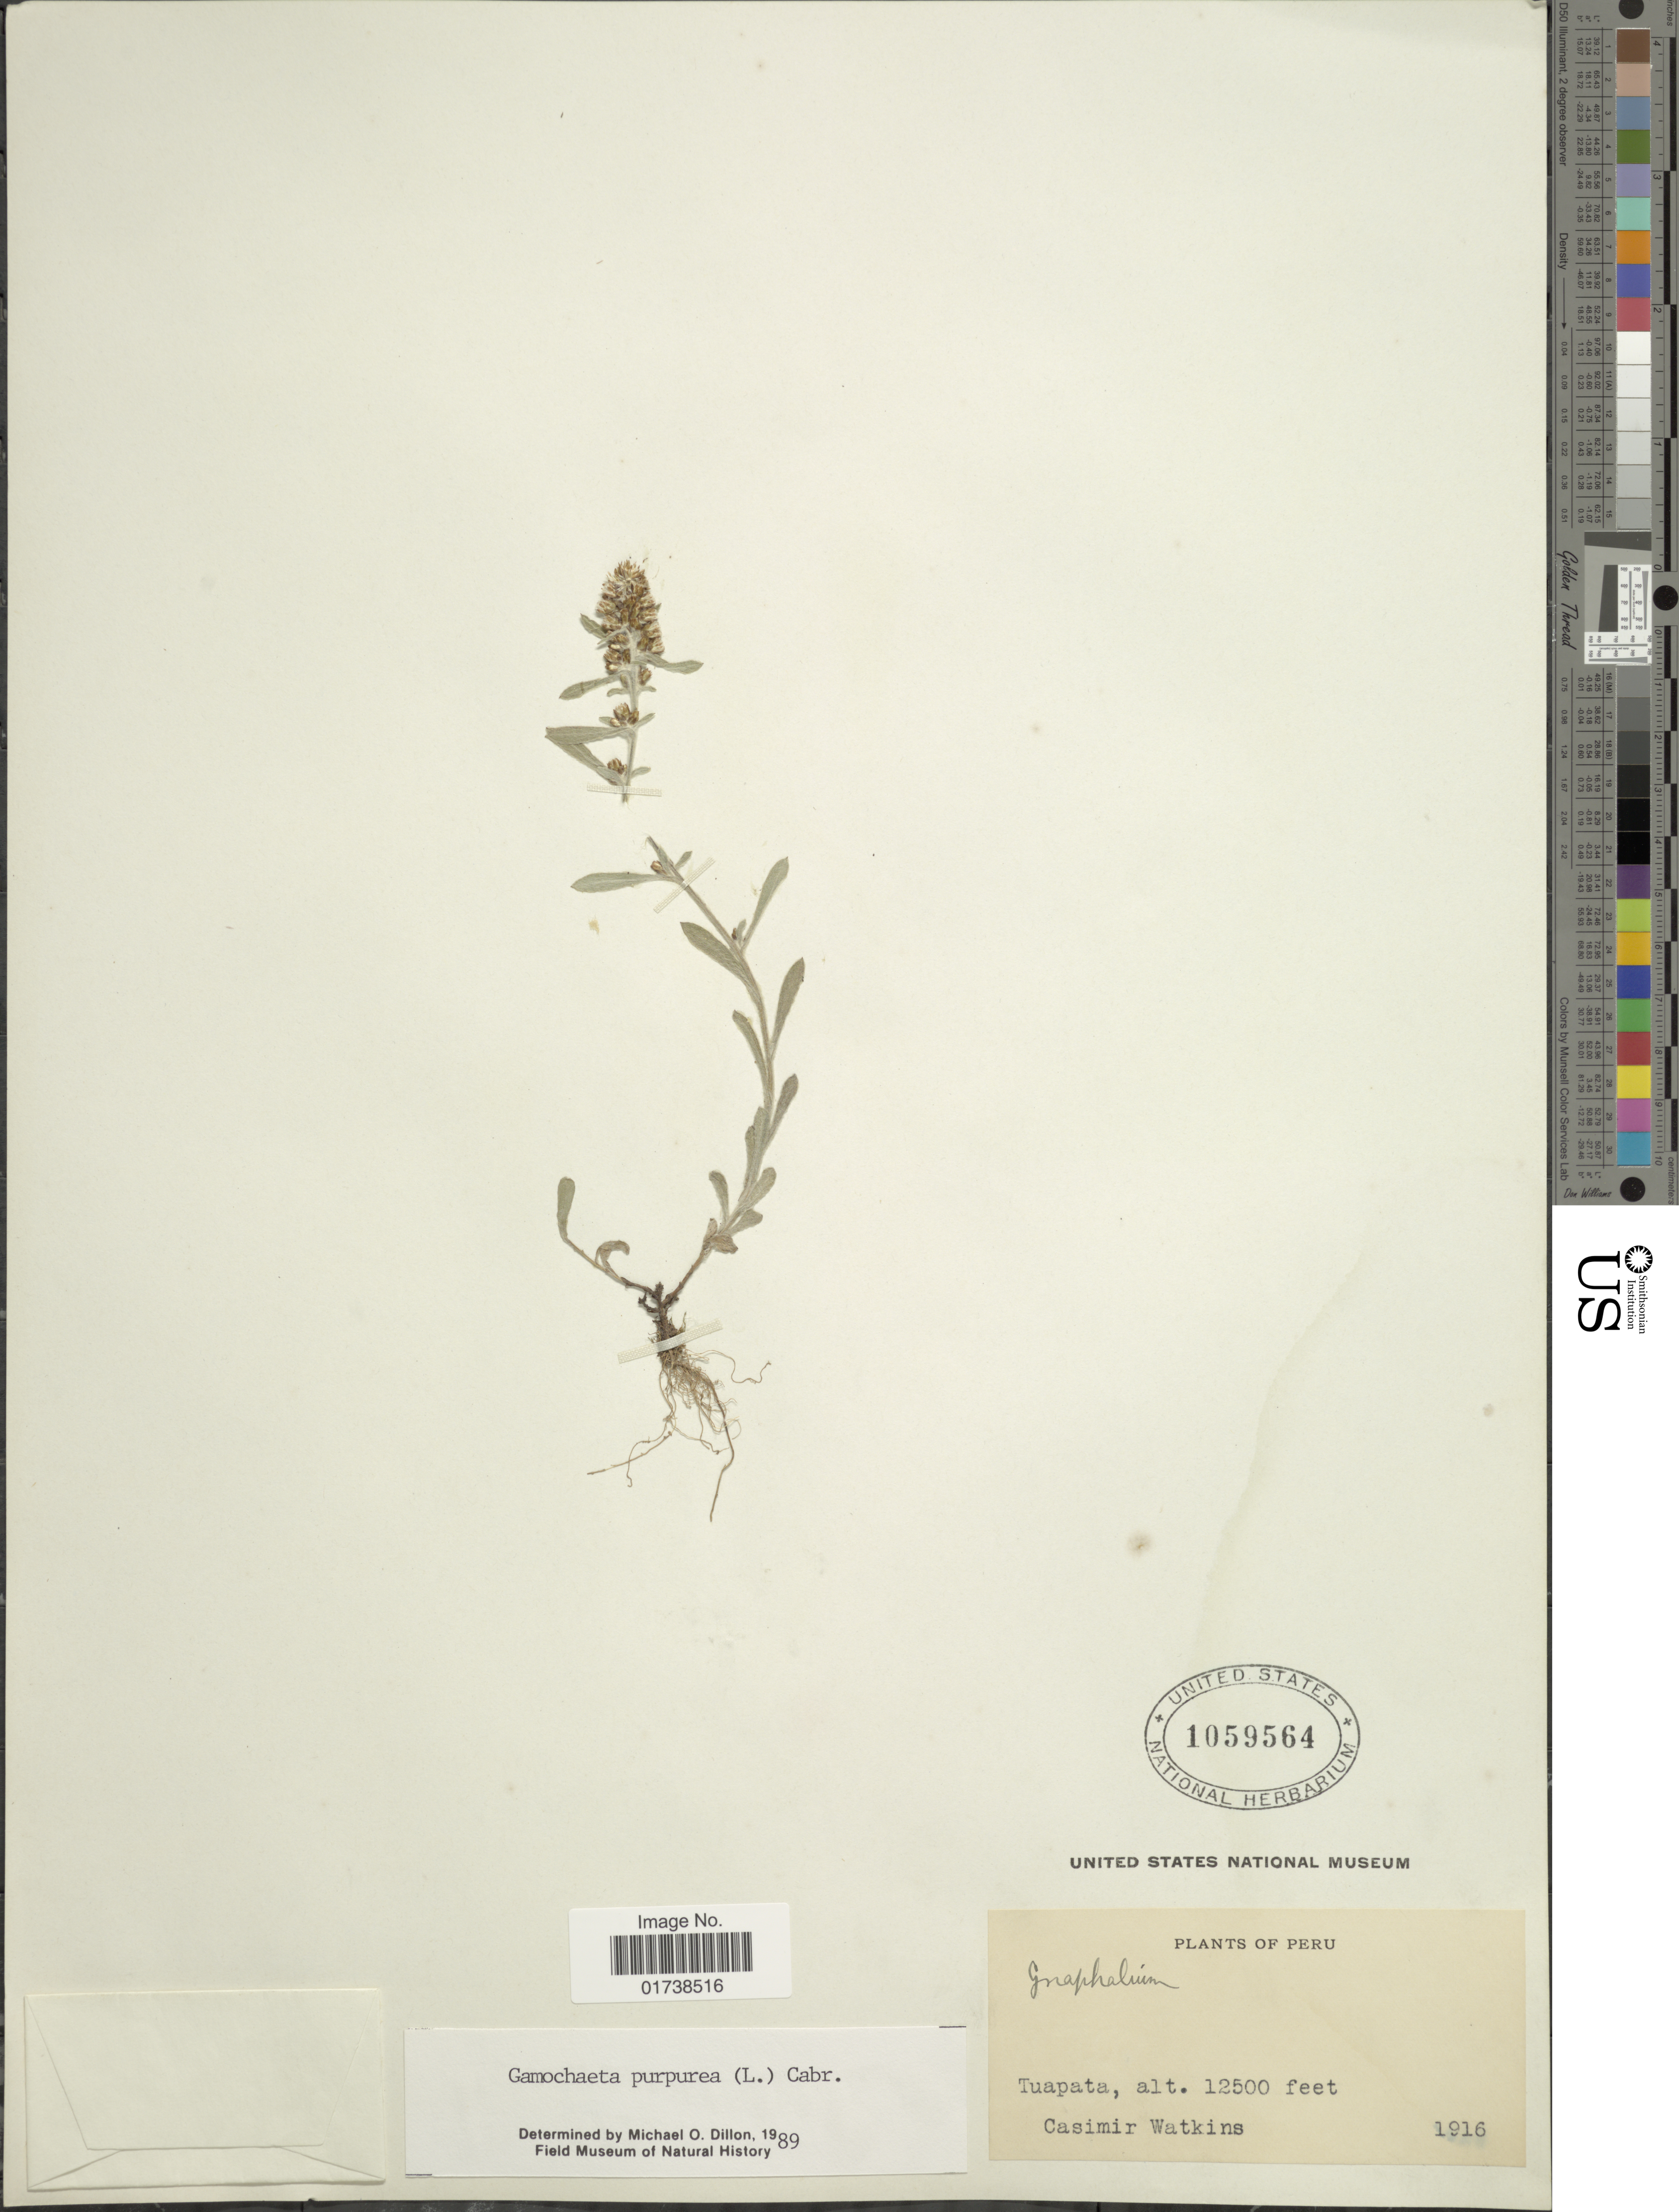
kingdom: Plantae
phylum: Tracheophyta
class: Magnoliopsida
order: Asterales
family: Asteraceae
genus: Gamochaeta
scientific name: Gamochaeta purpurea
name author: (L.) Cabrera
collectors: C. Watkins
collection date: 1916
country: Peru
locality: Tuapata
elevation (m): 3810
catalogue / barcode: US 1059564